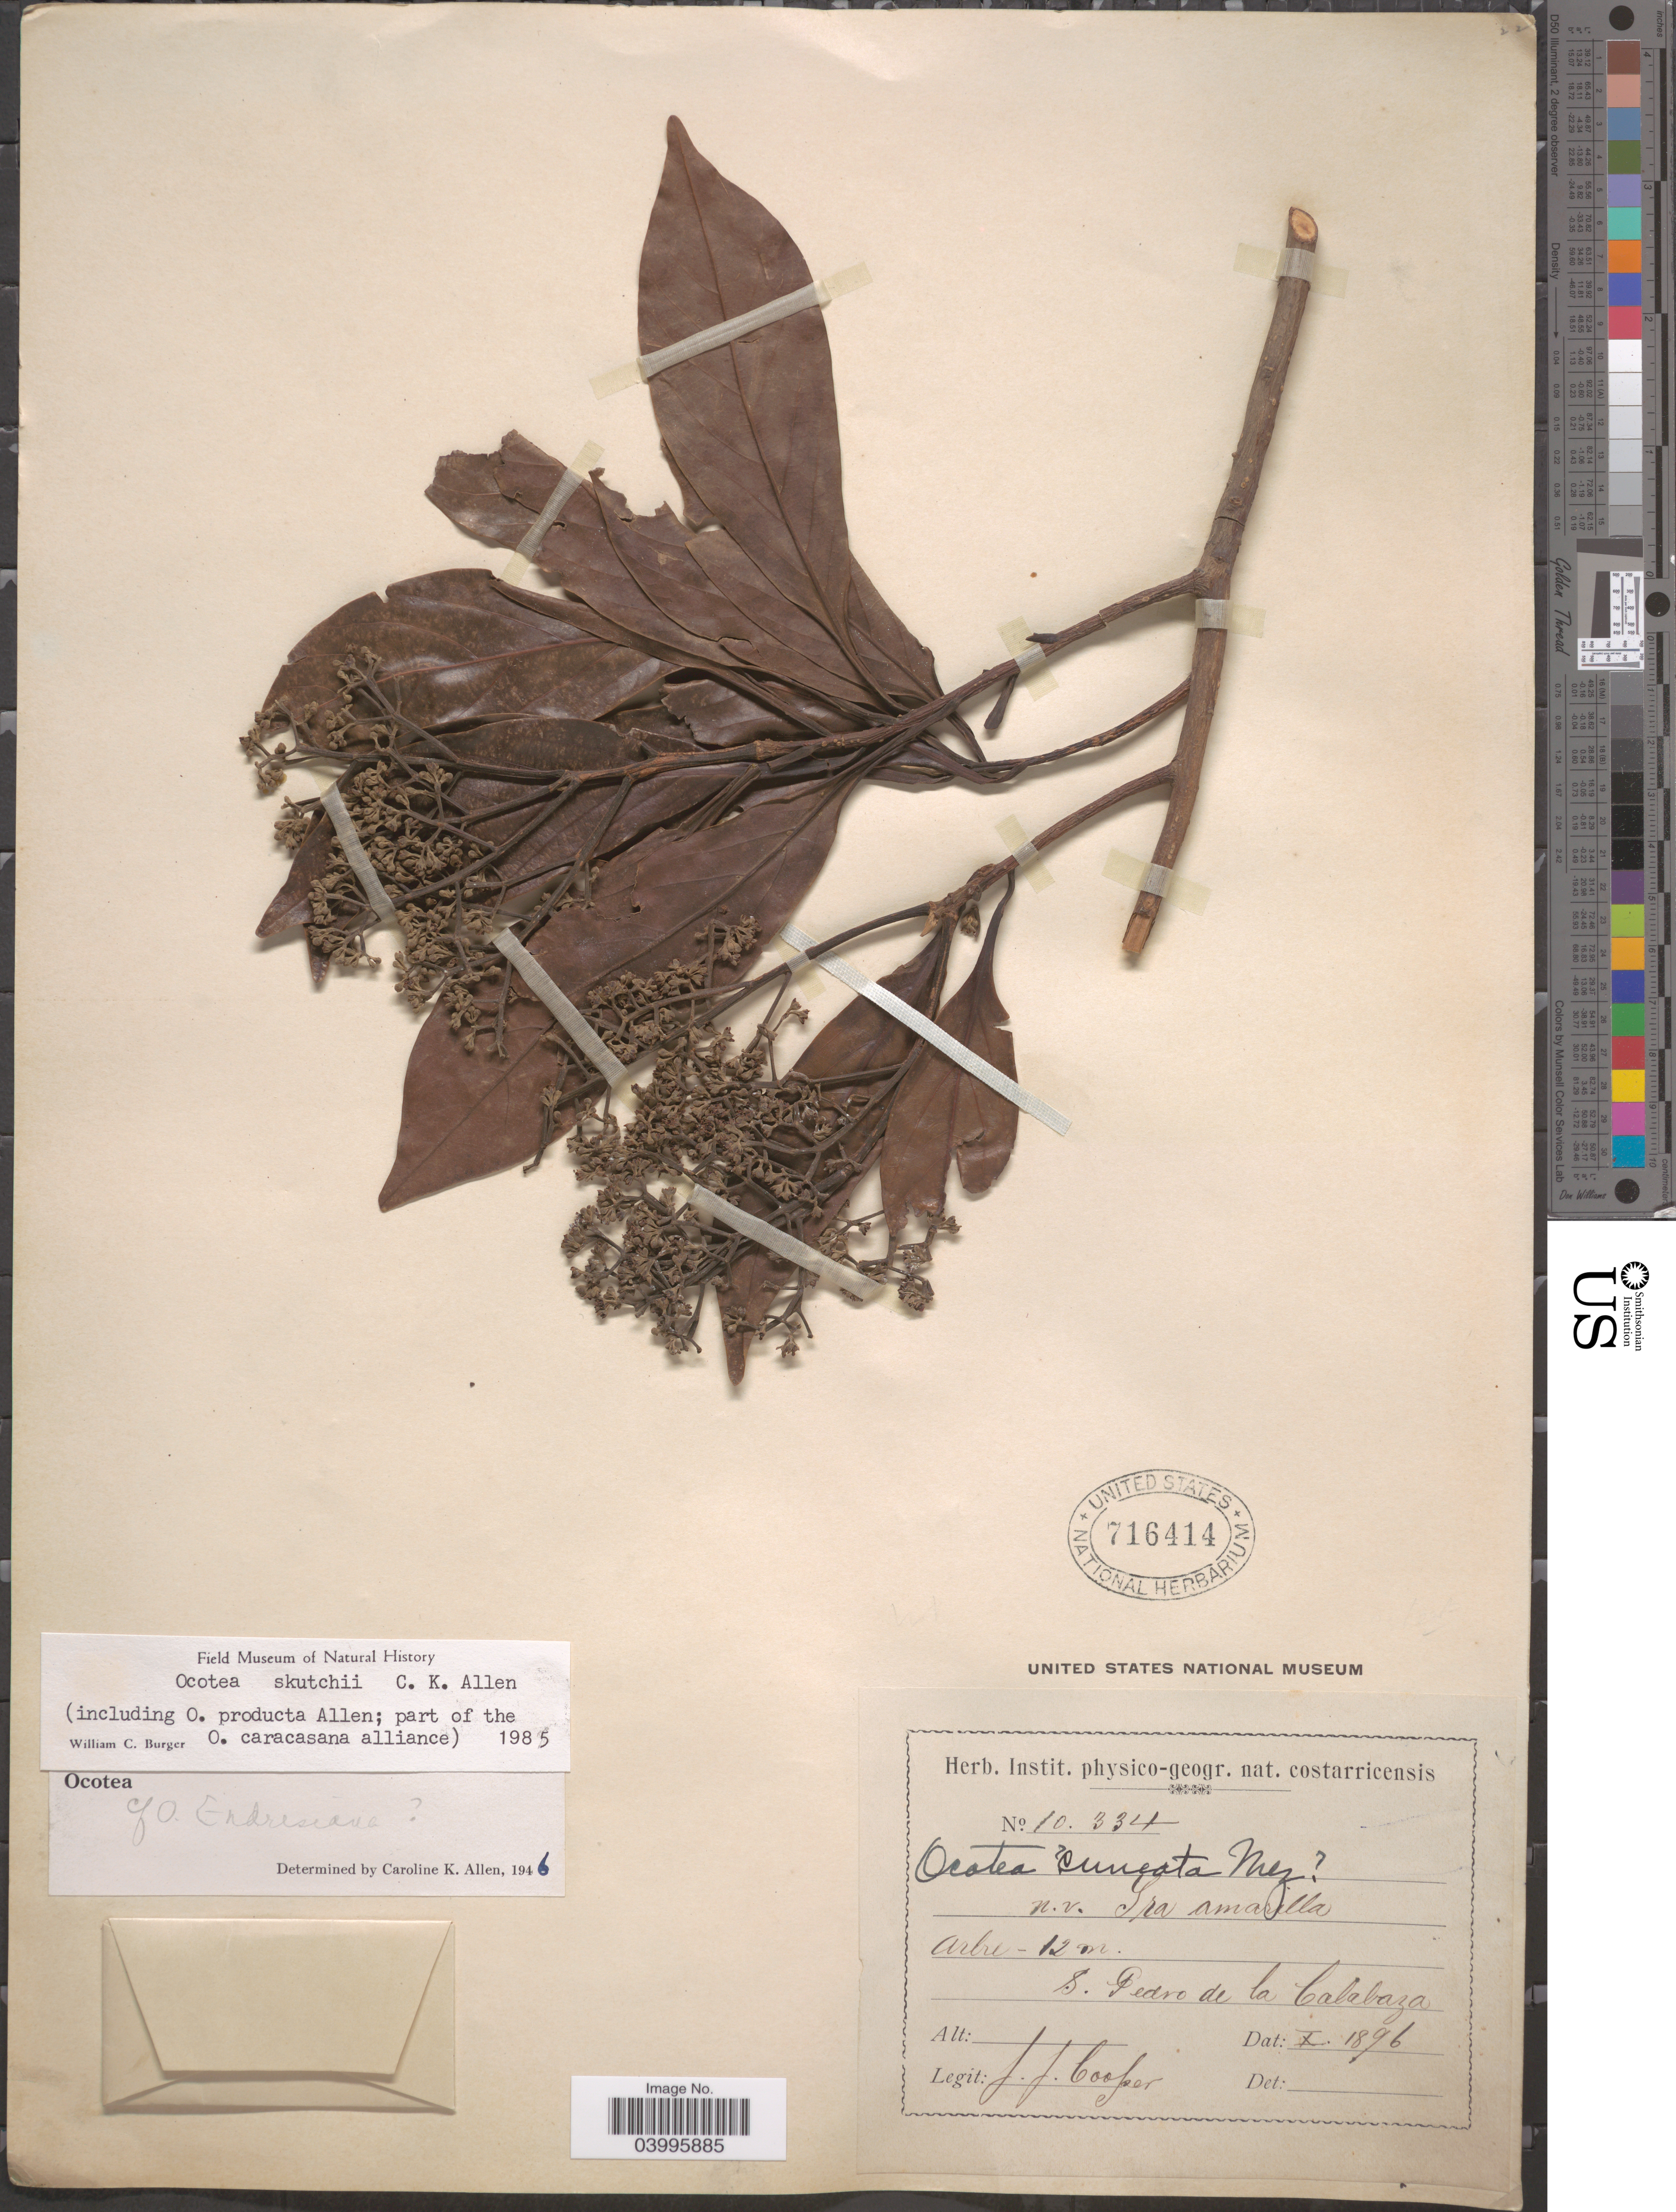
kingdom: Plantae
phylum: Tracheophyta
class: Magnoliopsida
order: Laurales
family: Lauraceae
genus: Ocotea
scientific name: Ocotea skutchii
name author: C.K. Allen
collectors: J. J. Cooper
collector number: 10334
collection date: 1896-10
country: Costa Rica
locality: S. Pedro de la Calabaza.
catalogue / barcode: US 716414